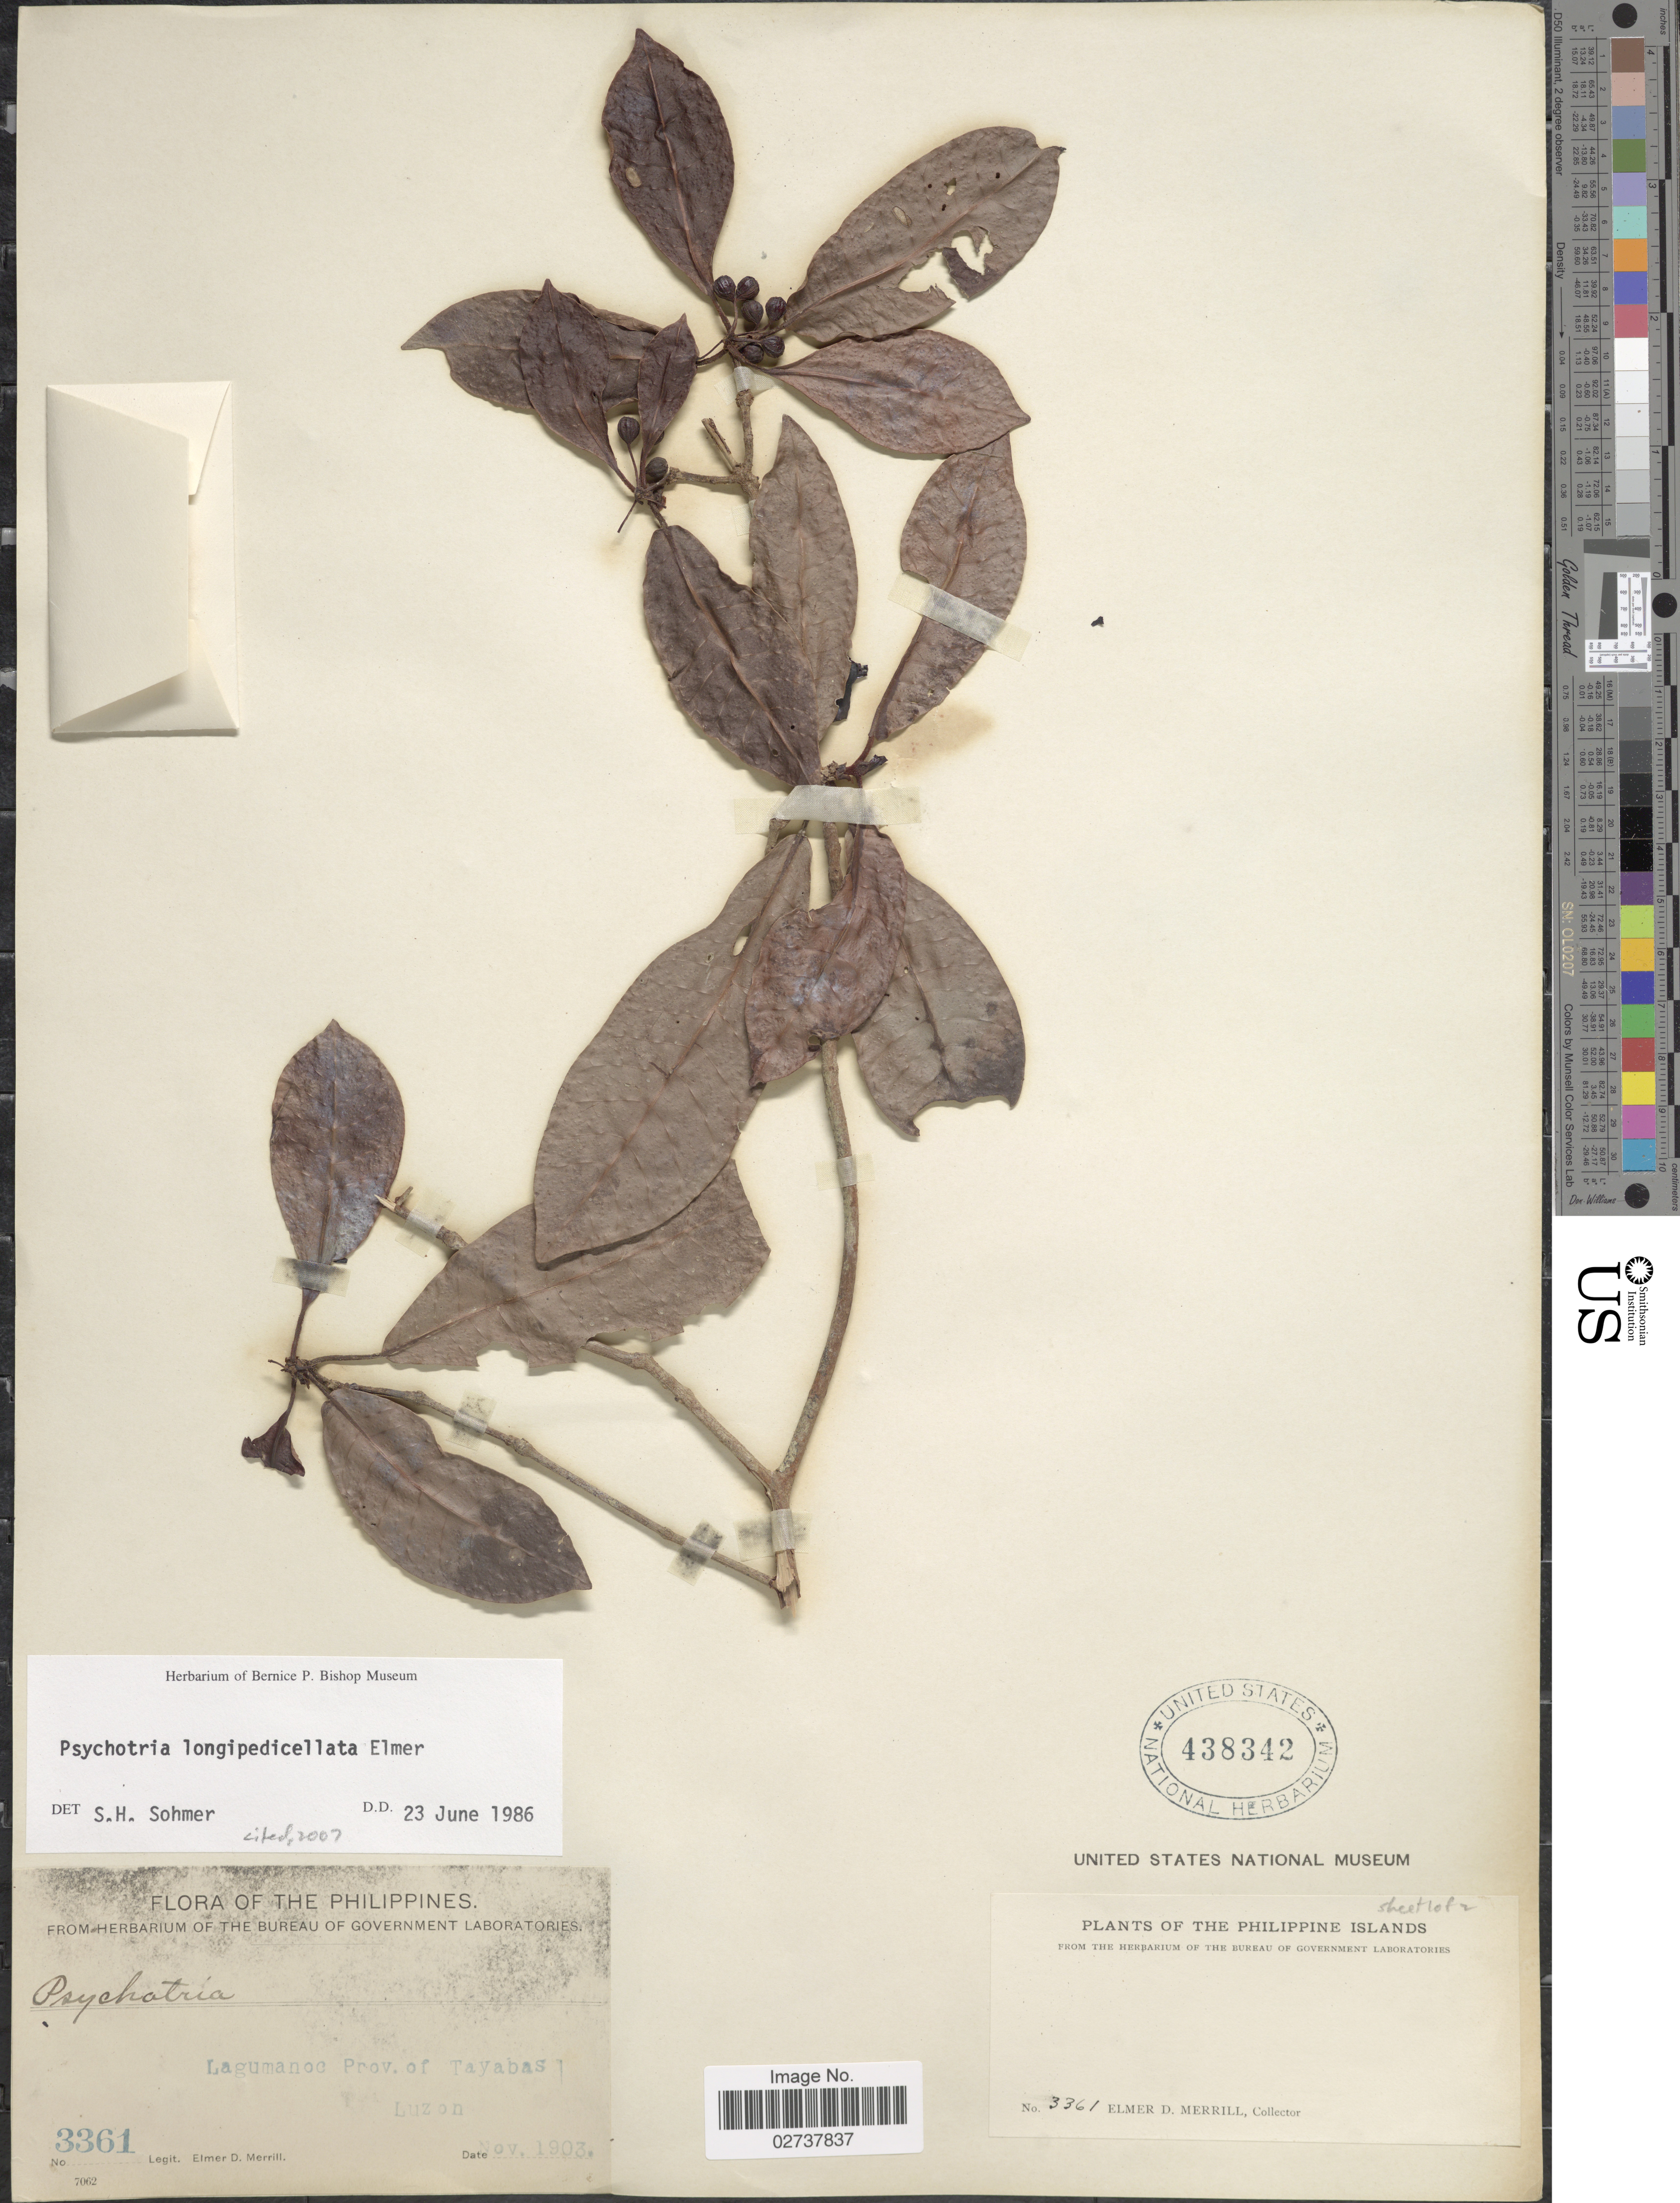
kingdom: Plantae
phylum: Tracheophyta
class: Magnoliopsida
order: Gentianales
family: Rubiaceae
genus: Psychotria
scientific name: Psychotria longipedicellata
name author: Elmer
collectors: E. D. Merrill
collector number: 3361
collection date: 1903-11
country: Philippines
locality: Lagumanoc Prov. of Tayabas, Luzon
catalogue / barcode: US 438342